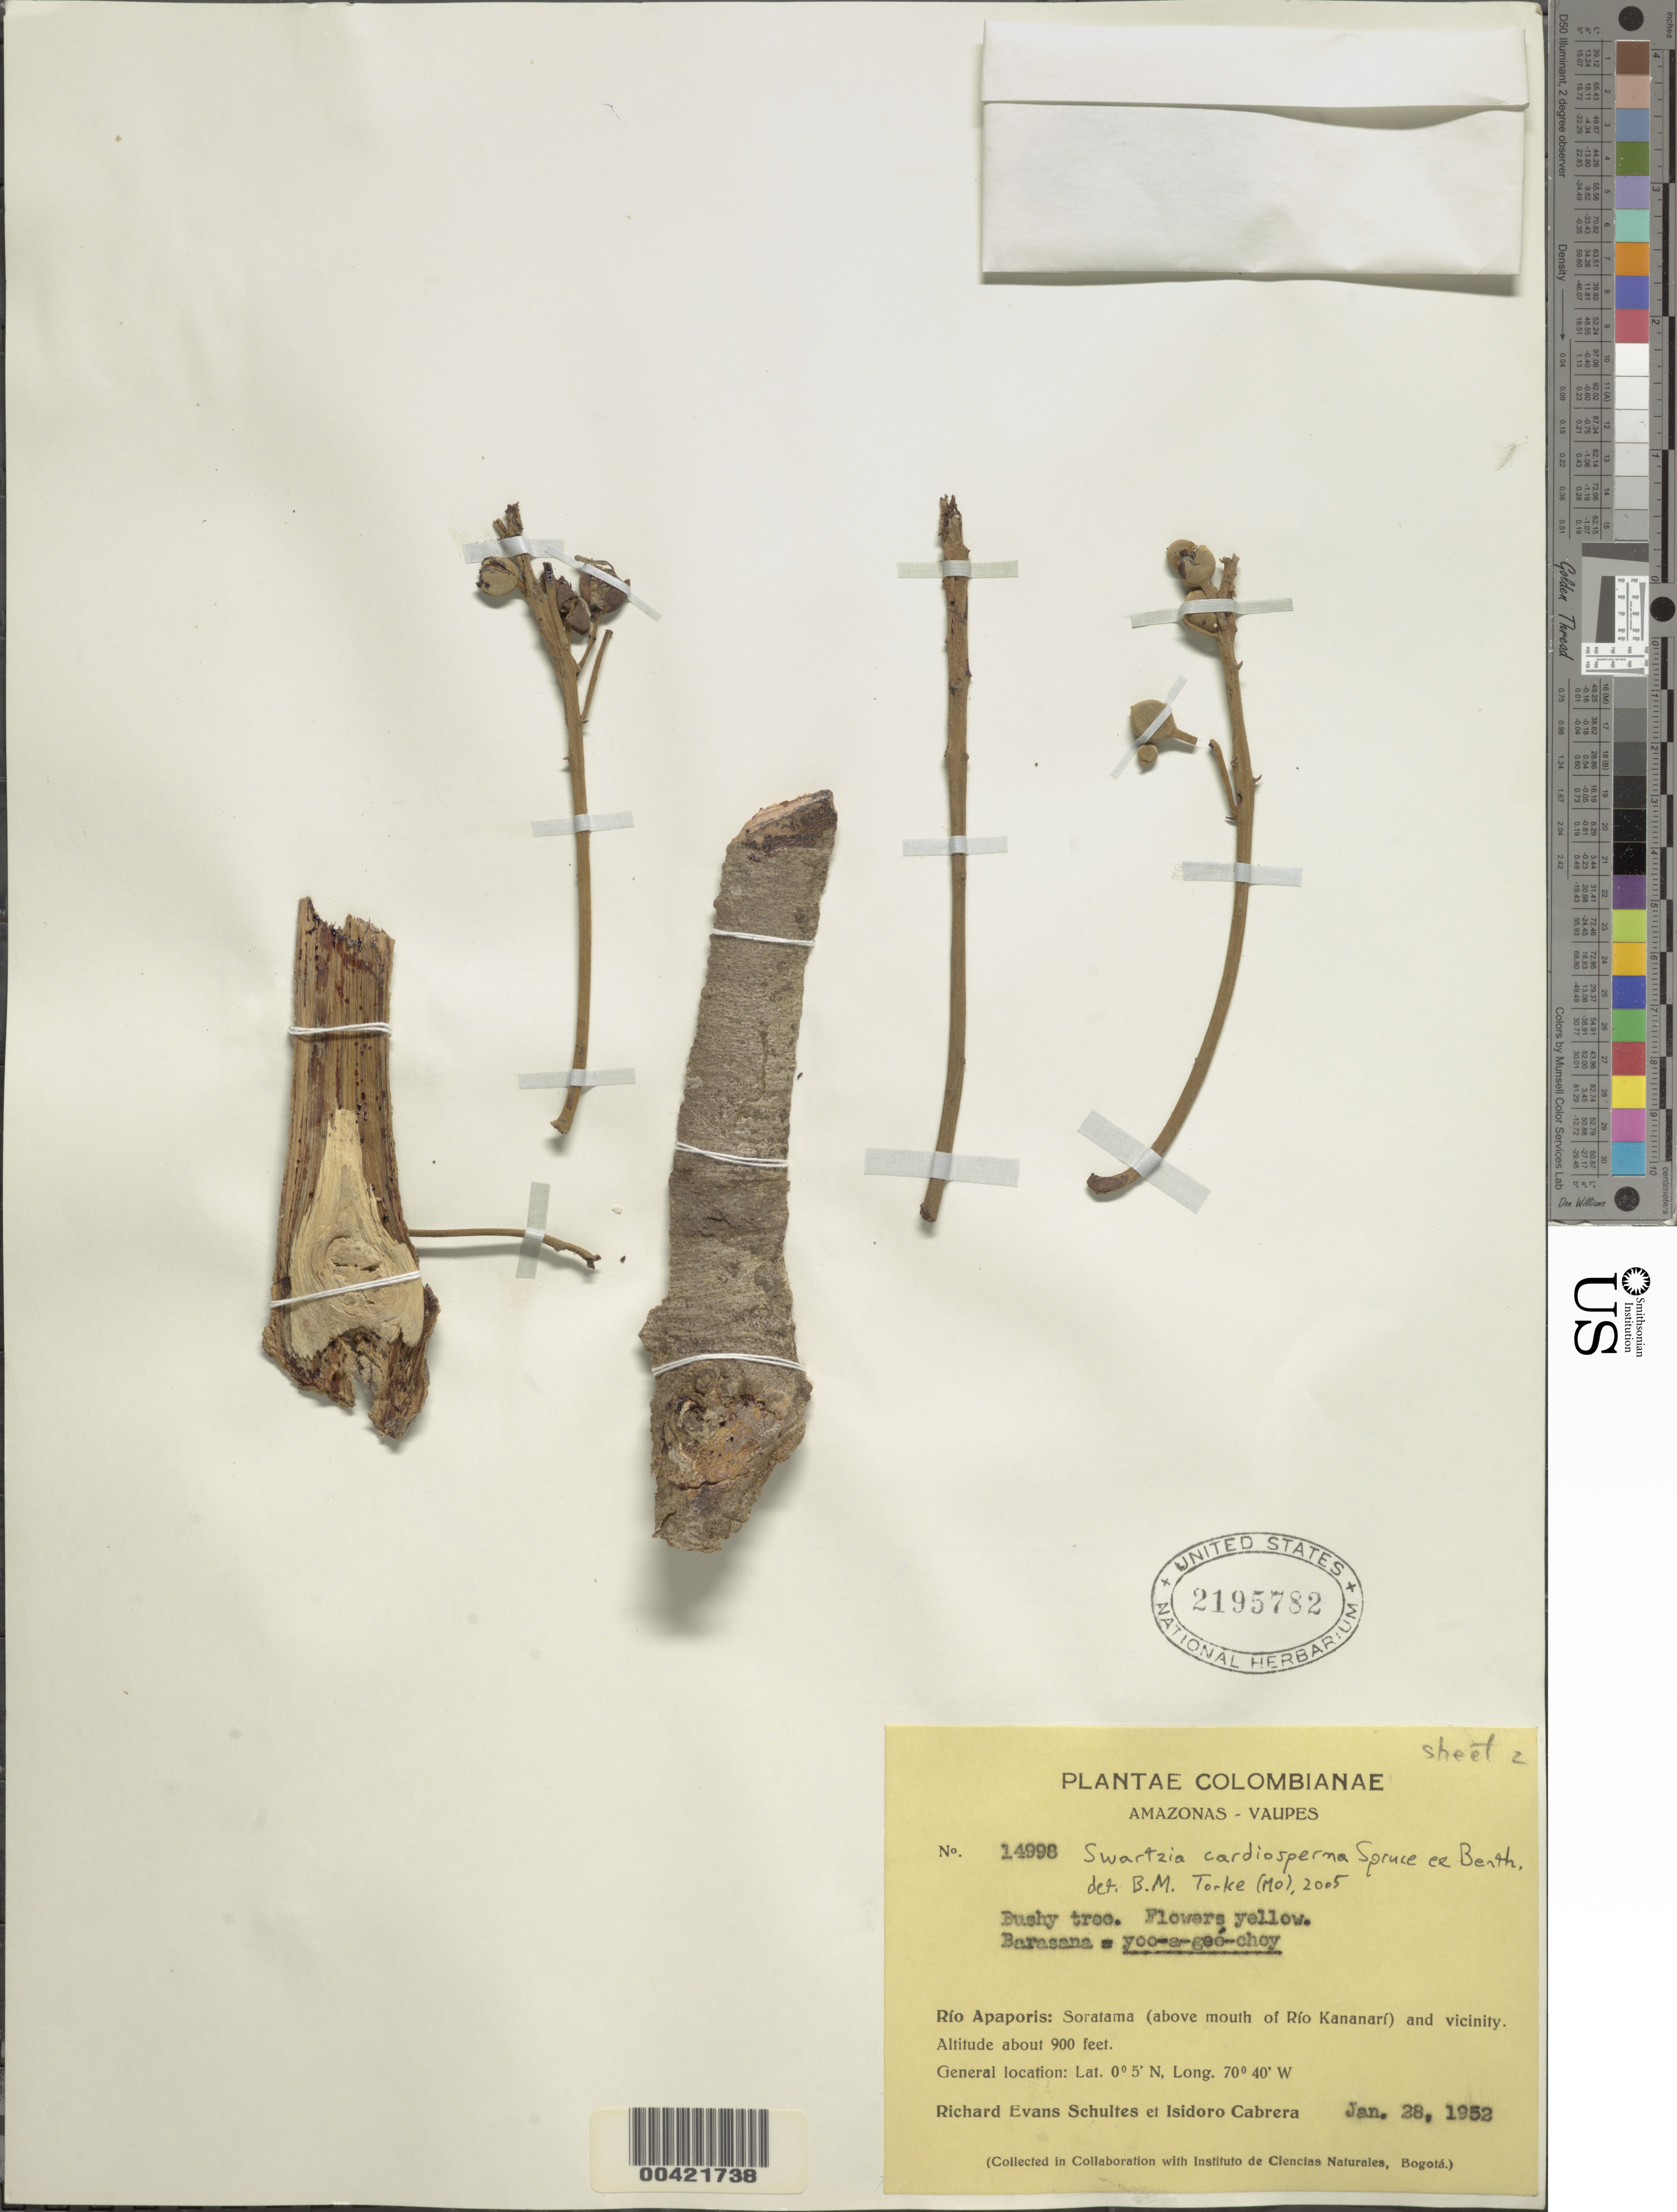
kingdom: Plantae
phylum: Tracheophyta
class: Magnoliopsida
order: Fabales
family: Fabaceae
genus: Swartzia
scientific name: Swartzia cardiosperma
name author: Spruce ex Benth.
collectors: R. E. Schultes & I. Cabrera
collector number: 14998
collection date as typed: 28 Jan 1952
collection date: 1952-01-28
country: Colombia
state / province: Amazônas / Vaupés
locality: Soratama (above mouth of Rio Kananari) and vicinity; Rio Apaporis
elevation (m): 274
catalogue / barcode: US 2195782